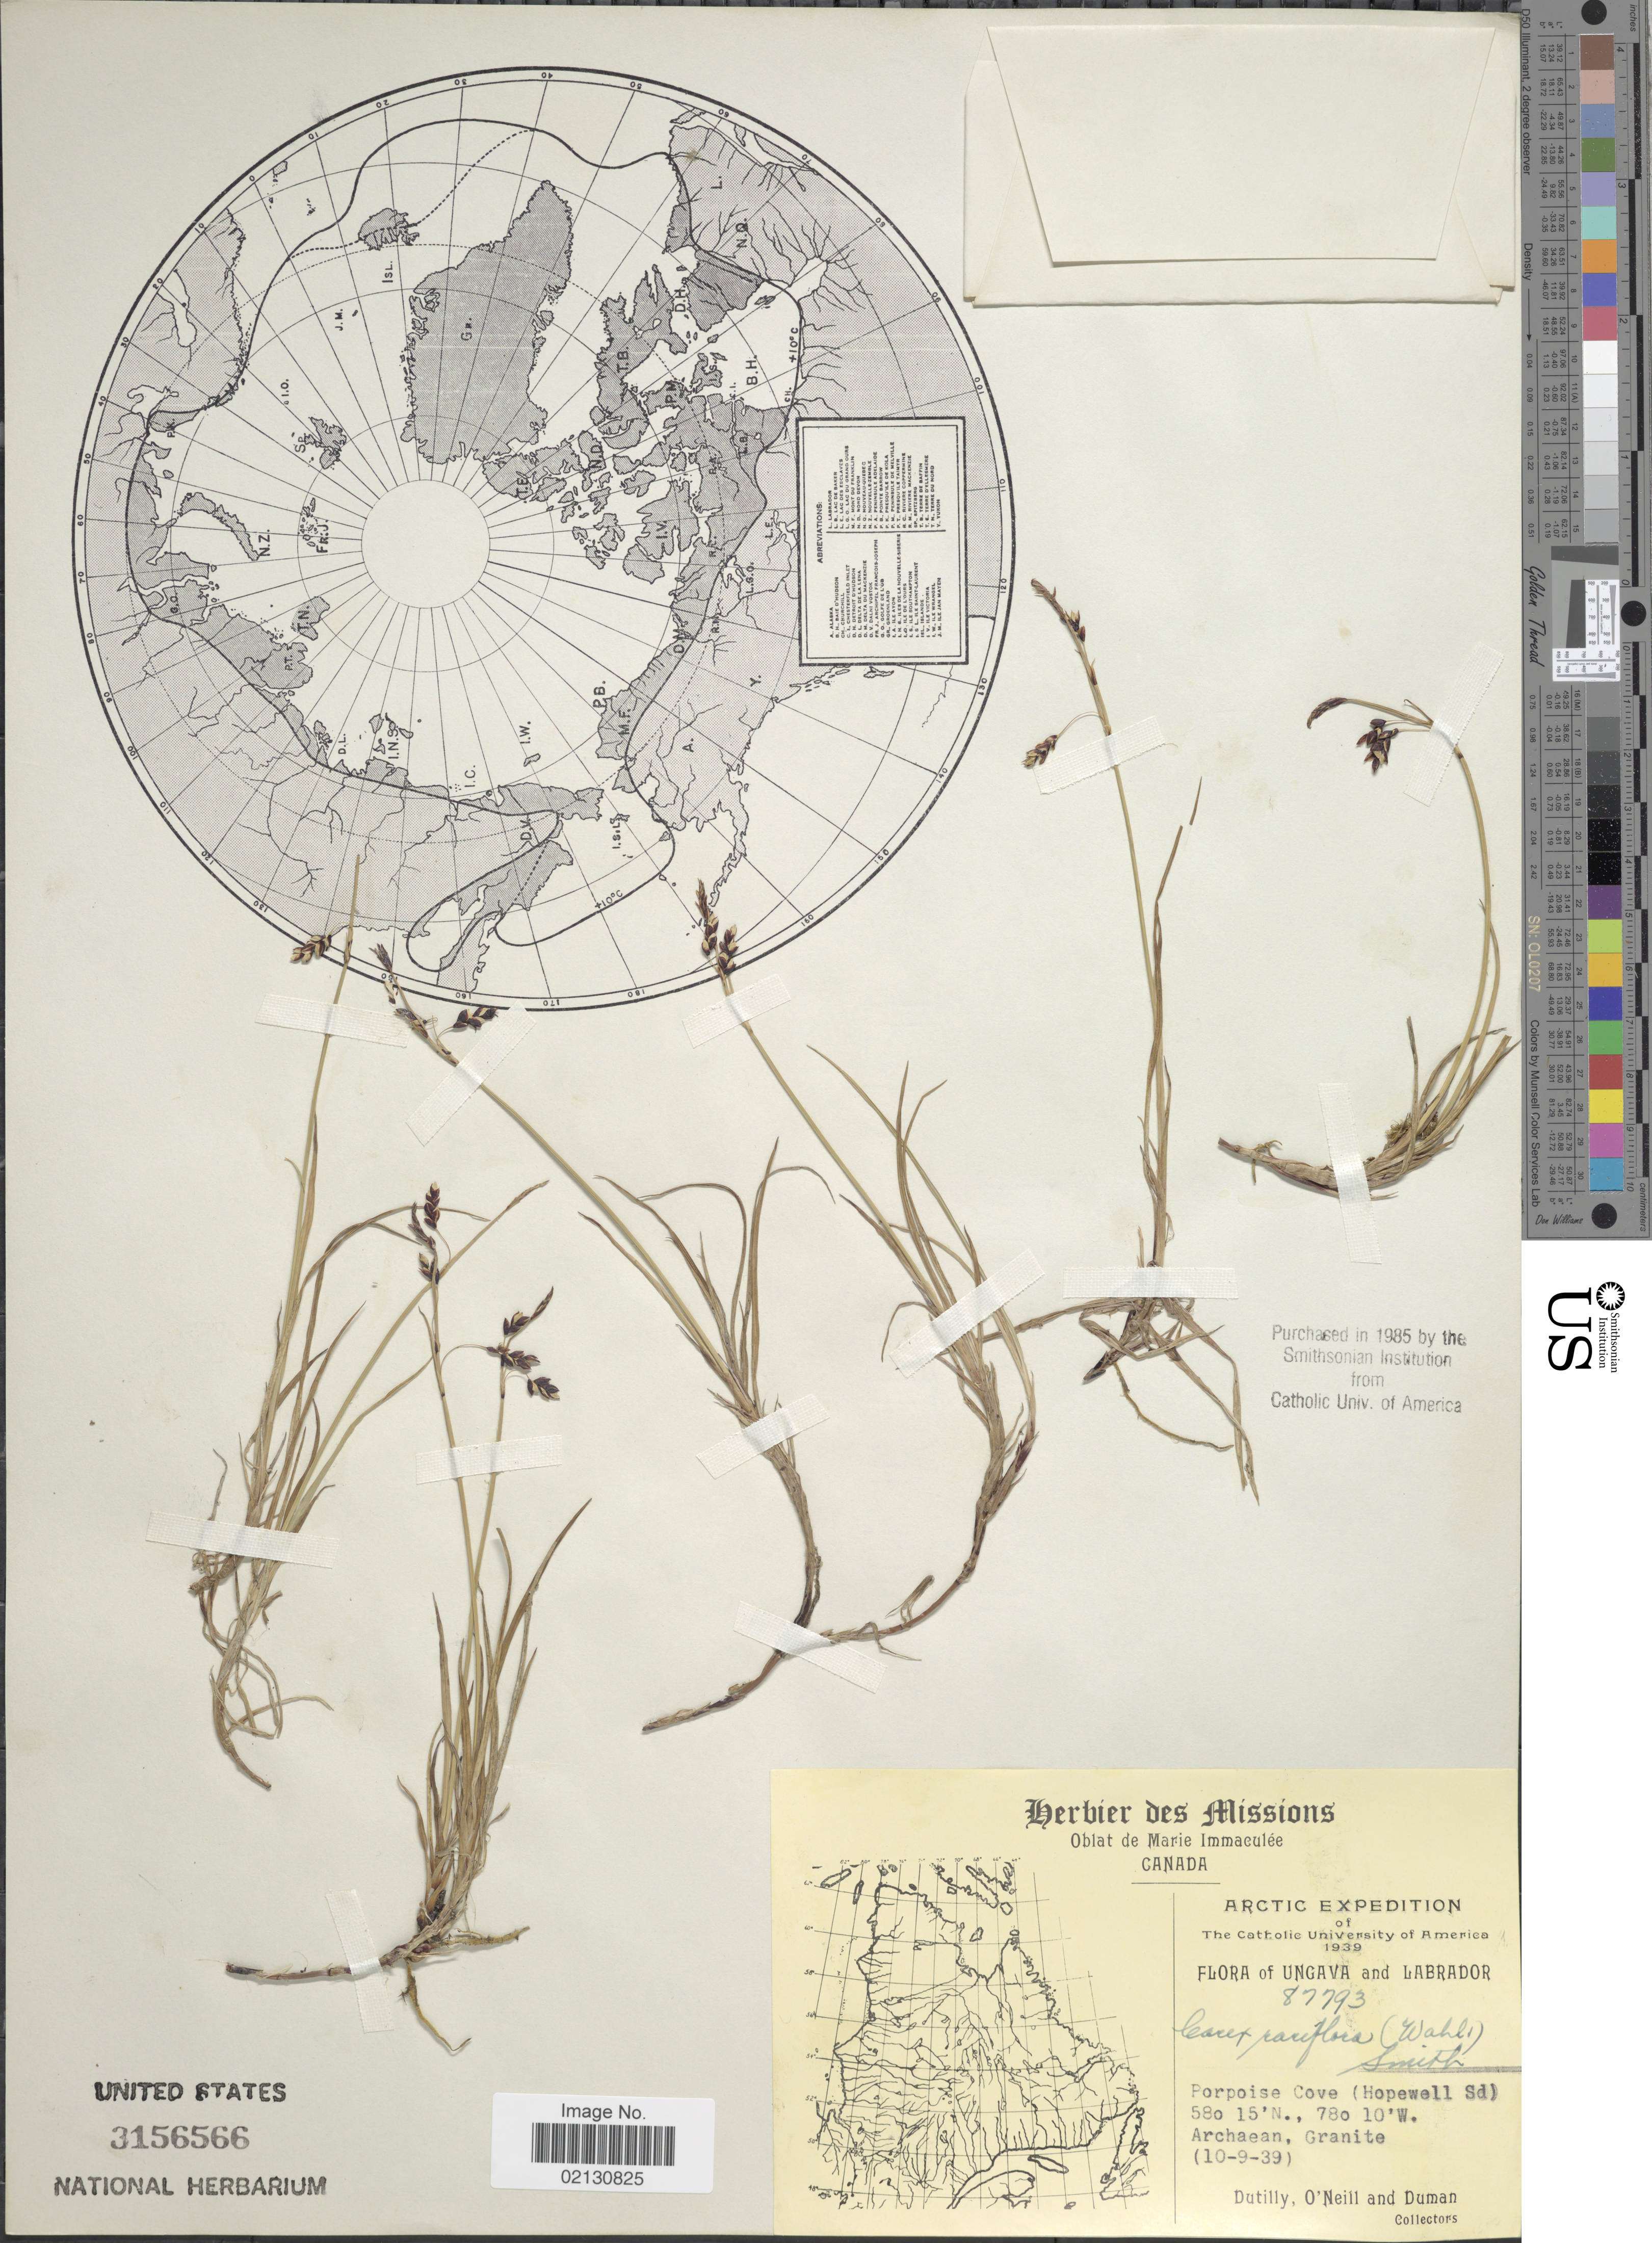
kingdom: Plantae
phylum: Tracheophyta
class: Liliopsida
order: Poales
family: Cyperaceae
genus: Carex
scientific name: Carex rariflora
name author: (Wahlenb.) Sm.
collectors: -. Dutilly, O' Neill & -. Duman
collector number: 87793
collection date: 1939-09-10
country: Canada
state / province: Newfoundland and Labrador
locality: Ungava and Labrador. Porpoise Cove (Hopewell Sd). Arctic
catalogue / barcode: US 3156566